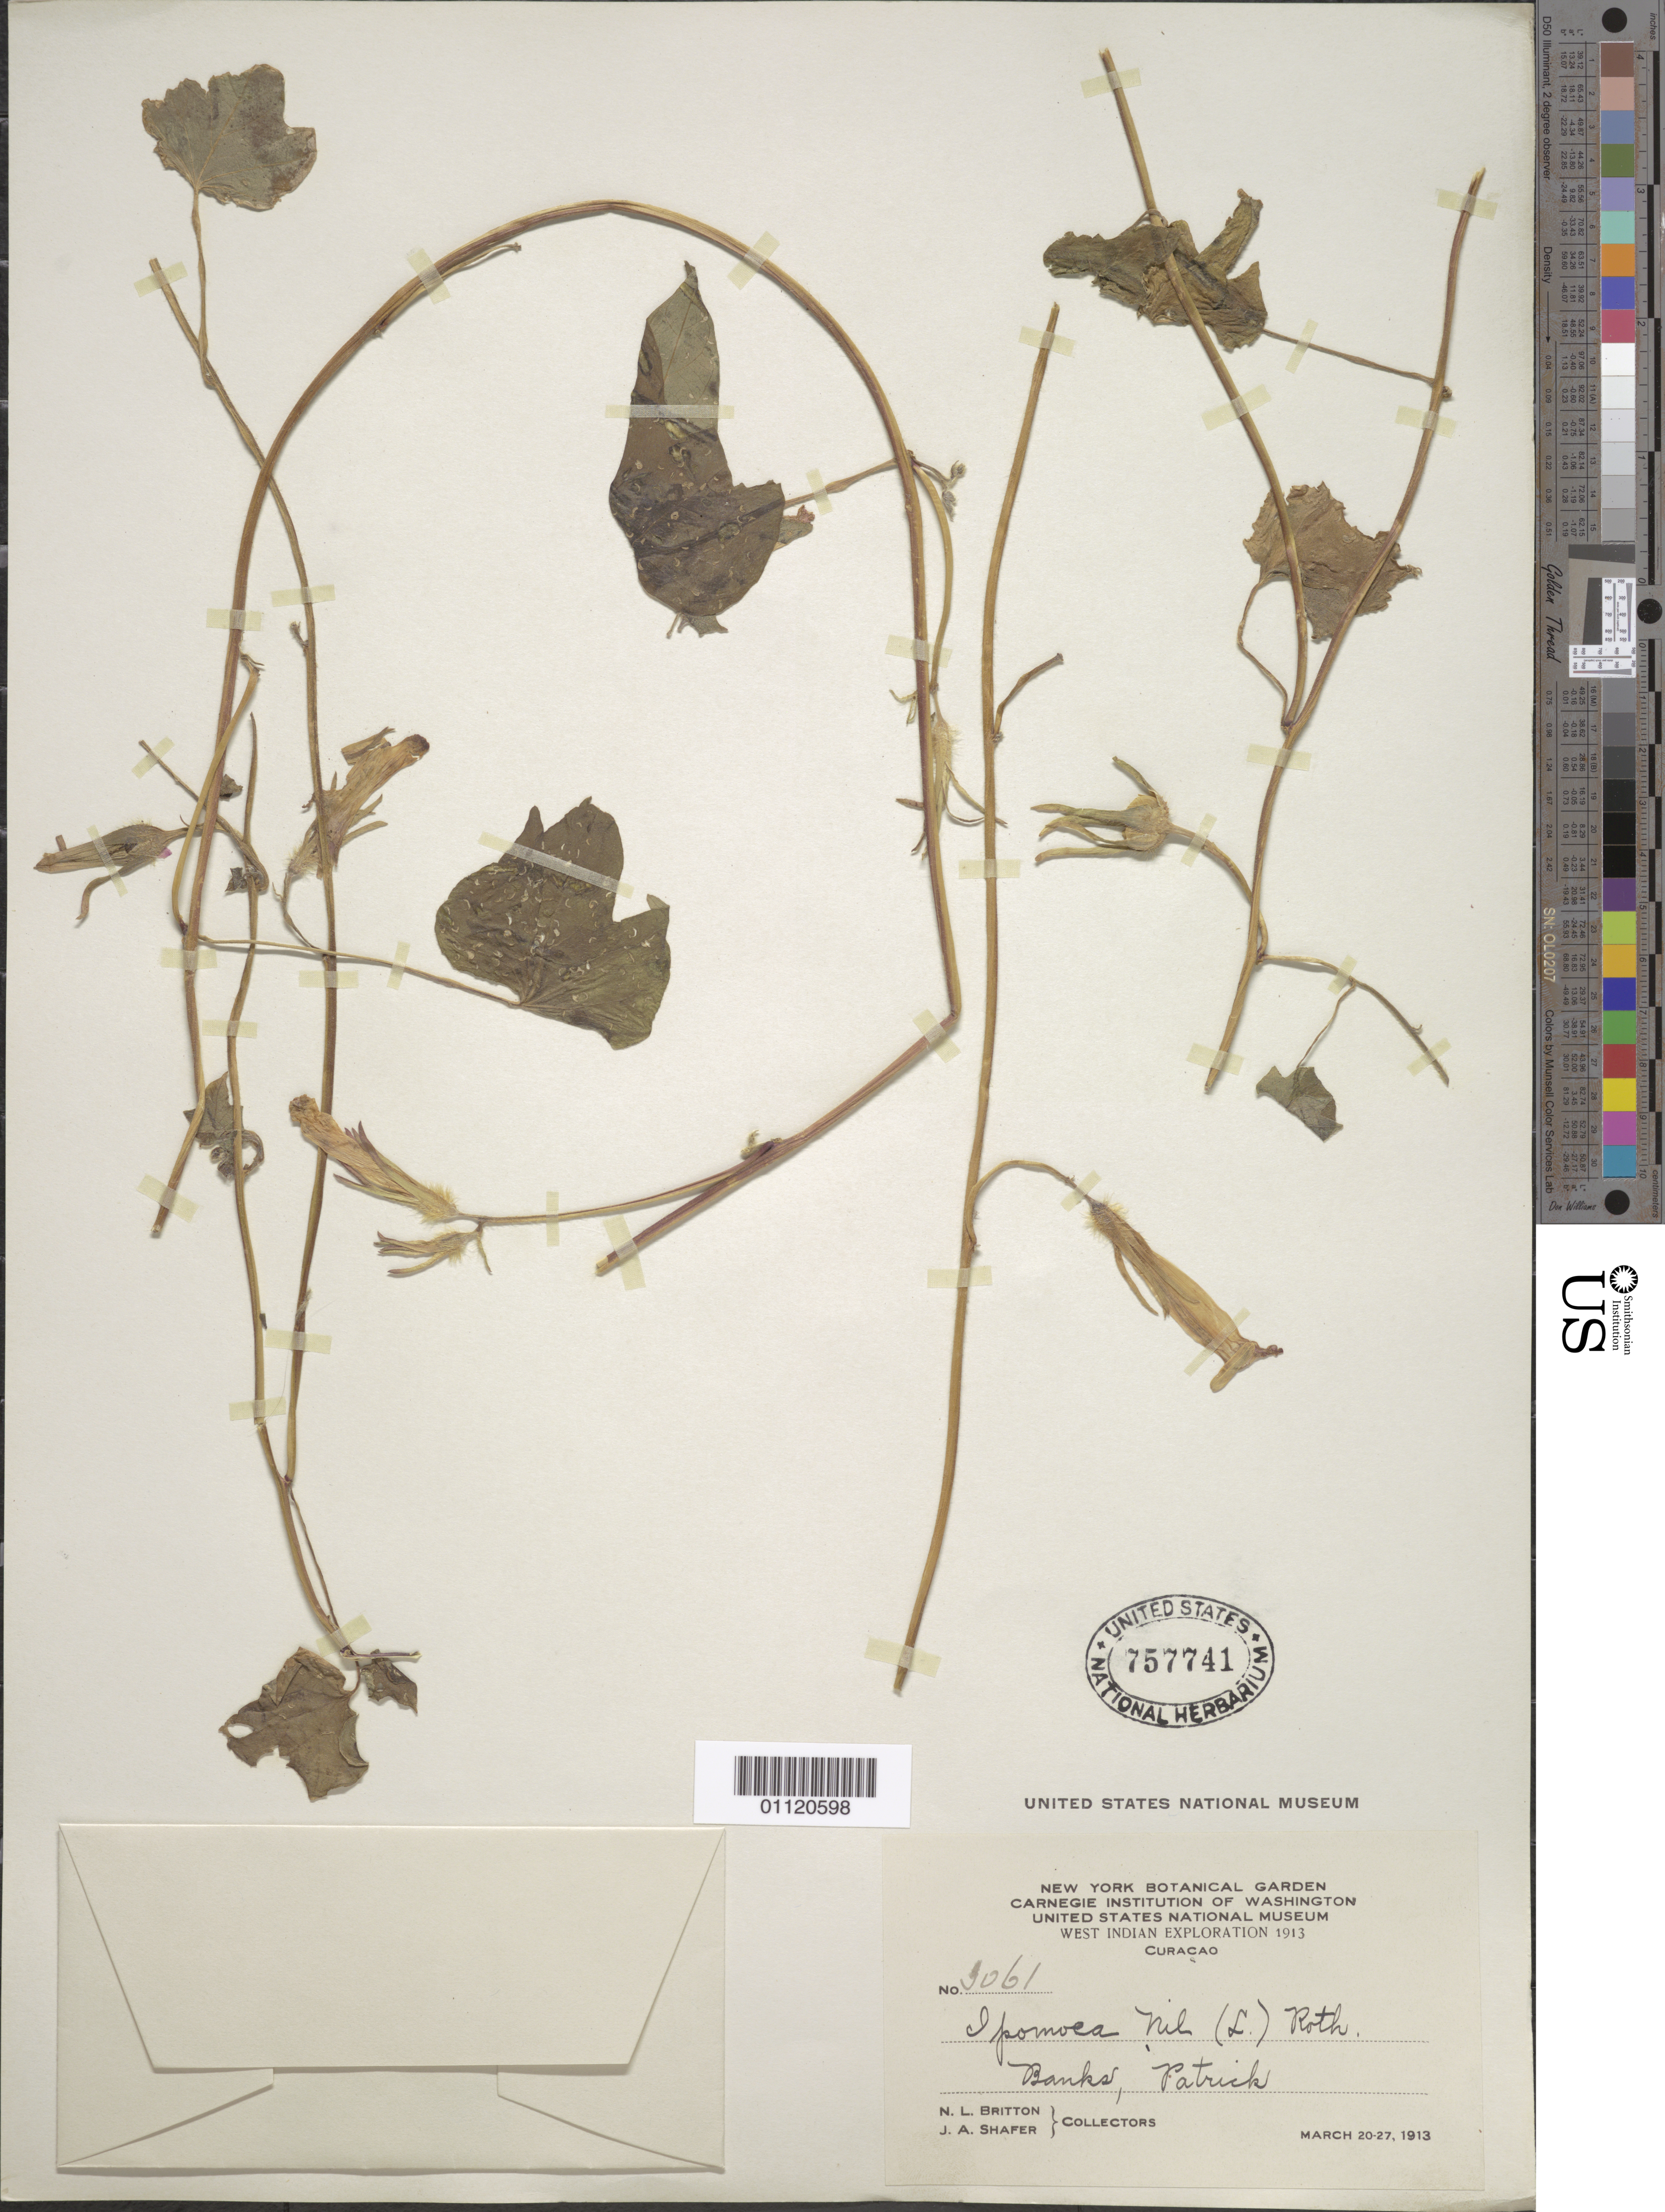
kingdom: Plantae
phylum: Tracheophyta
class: Magnoliopsida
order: Solanales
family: Convolvulaceae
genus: Ipomoea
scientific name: Ipomoea nil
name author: (L.) Roth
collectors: N. Britton & J. A. Shafer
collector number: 9061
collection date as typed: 20 Mar 1913 to 27 Mar 1913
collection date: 1913-03-20/1913-03-27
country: Curaçao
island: Curaçao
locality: Banks, Patrick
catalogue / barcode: US 757741